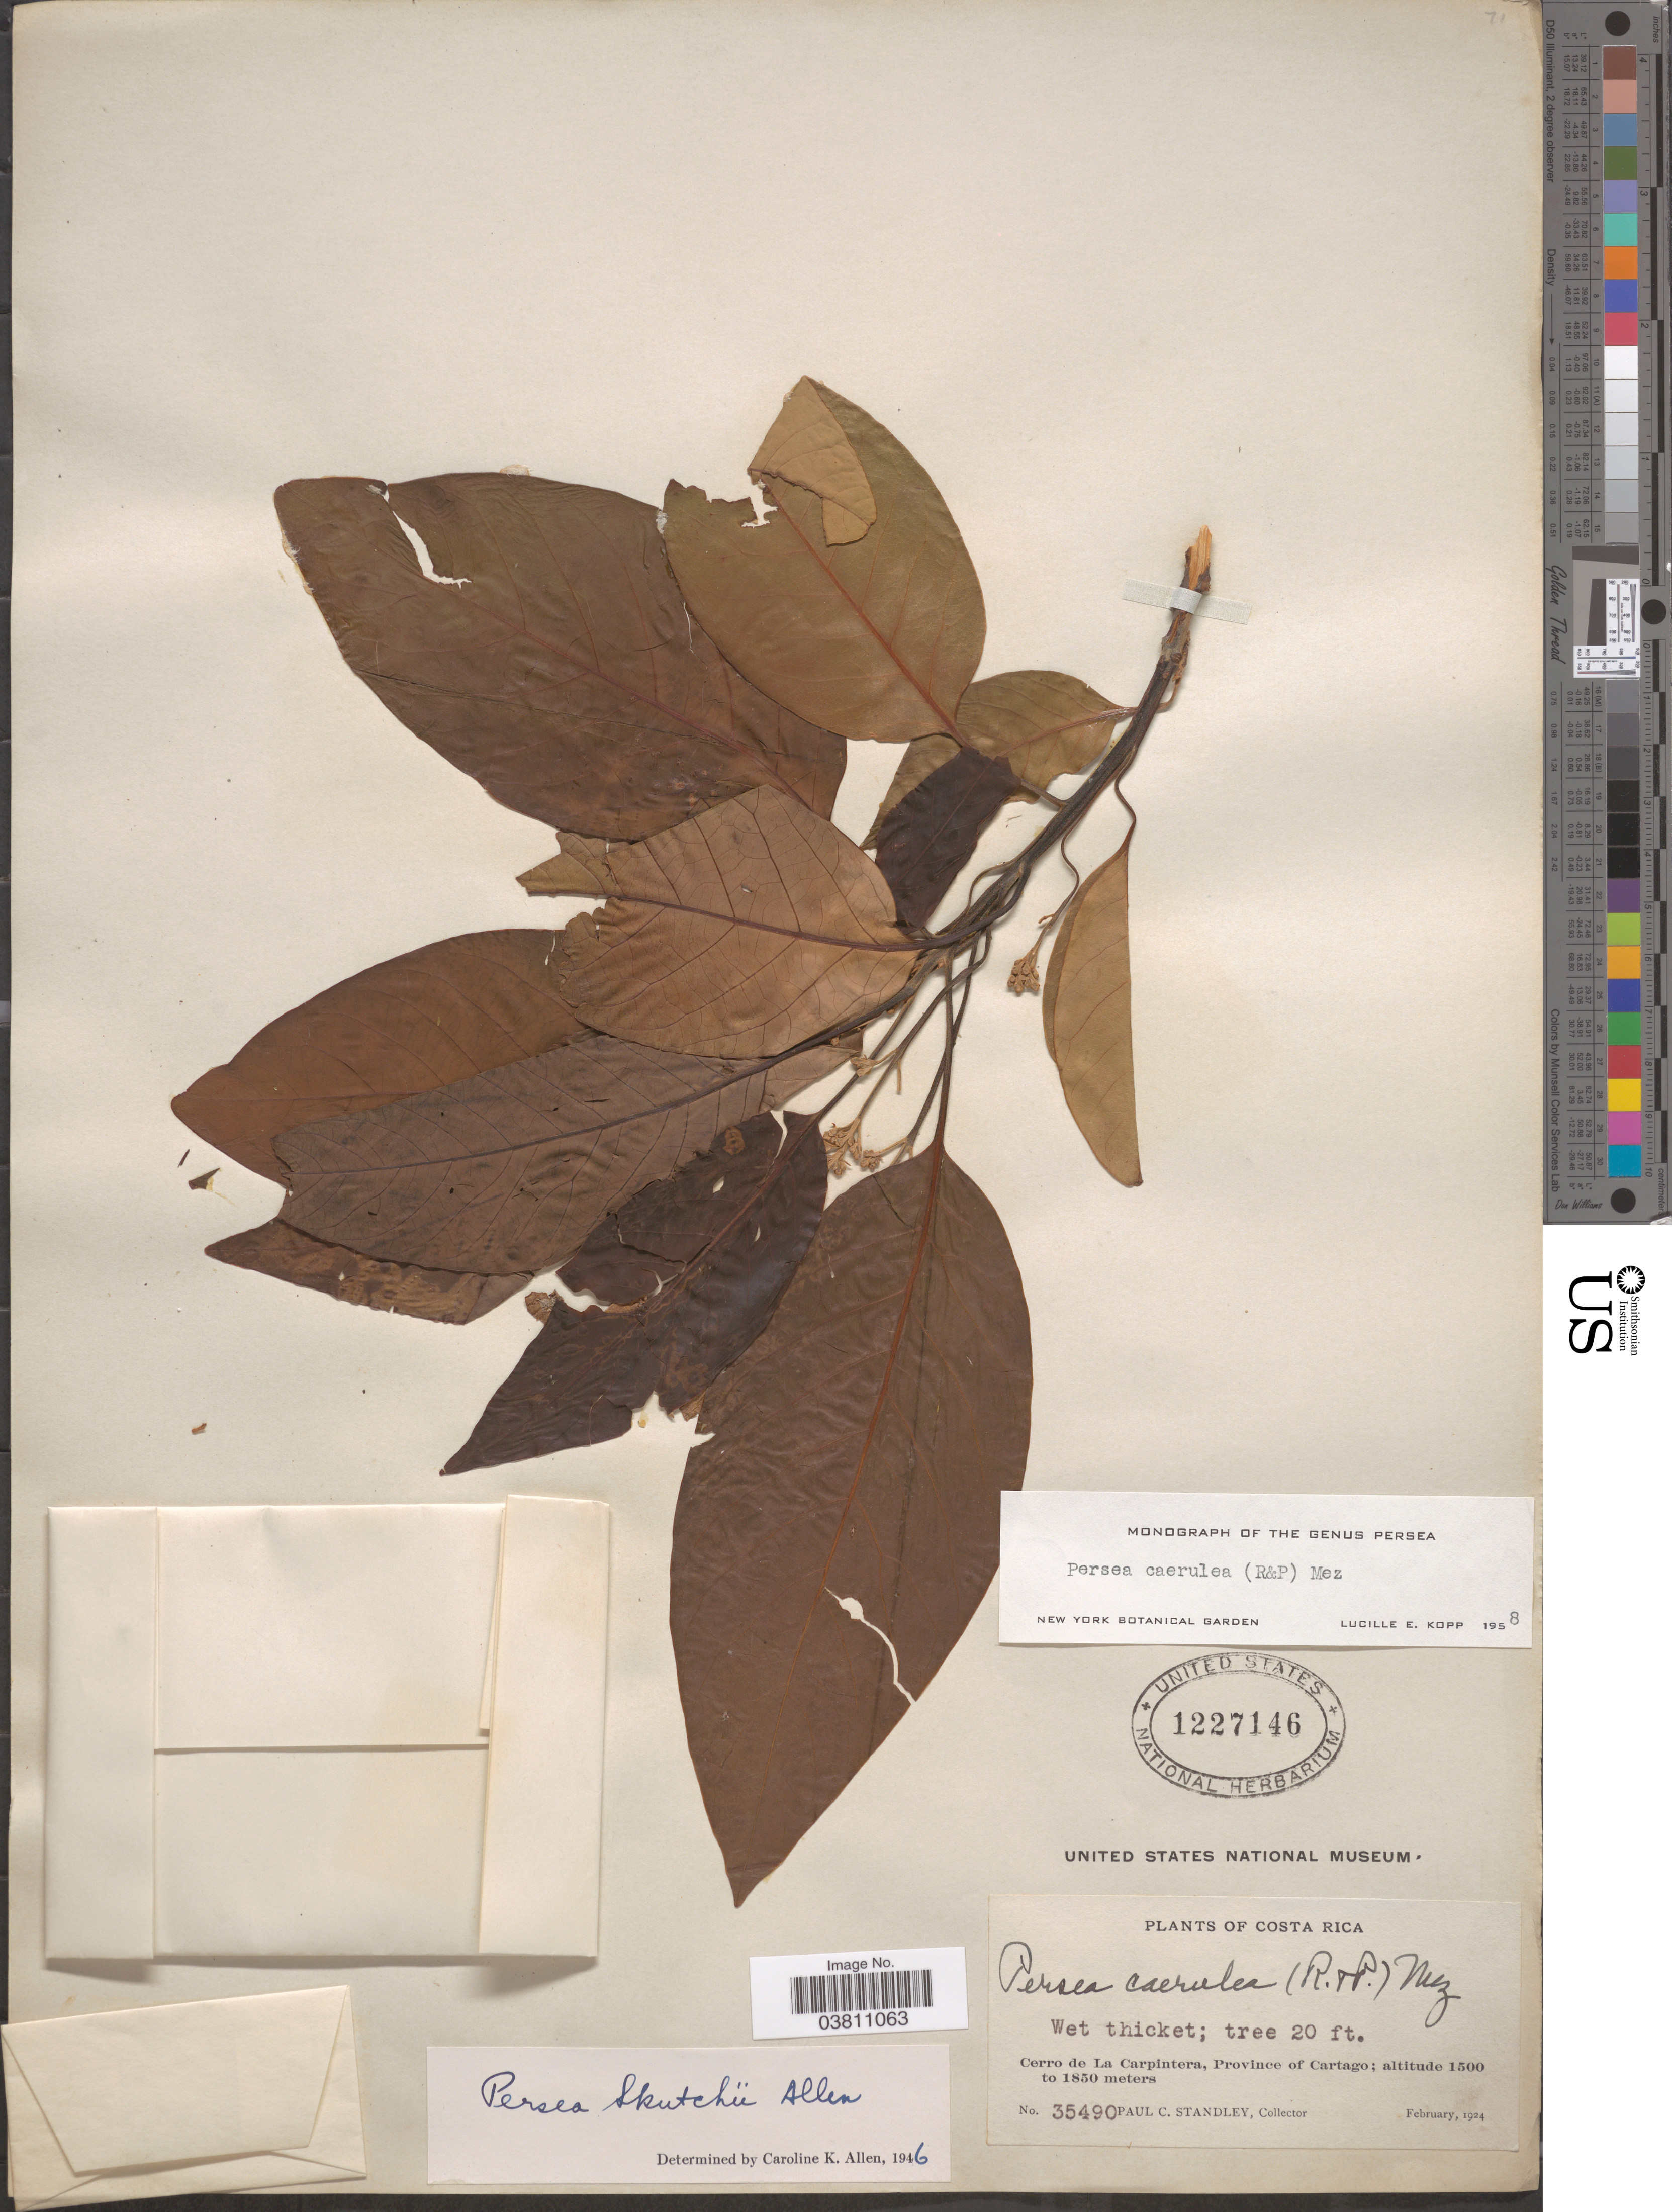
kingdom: Plantae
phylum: Tracheophyta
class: Magnoliopsida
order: Laurales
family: Lauraceae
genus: Persea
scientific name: Persea caerulea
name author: (Ruiz & Pav.) Mez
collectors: P. C. Standley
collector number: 35490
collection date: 1924-02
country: Costa Rica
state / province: Cartago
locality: Cerro de La Carpintera.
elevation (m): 1500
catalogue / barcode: US 1227146